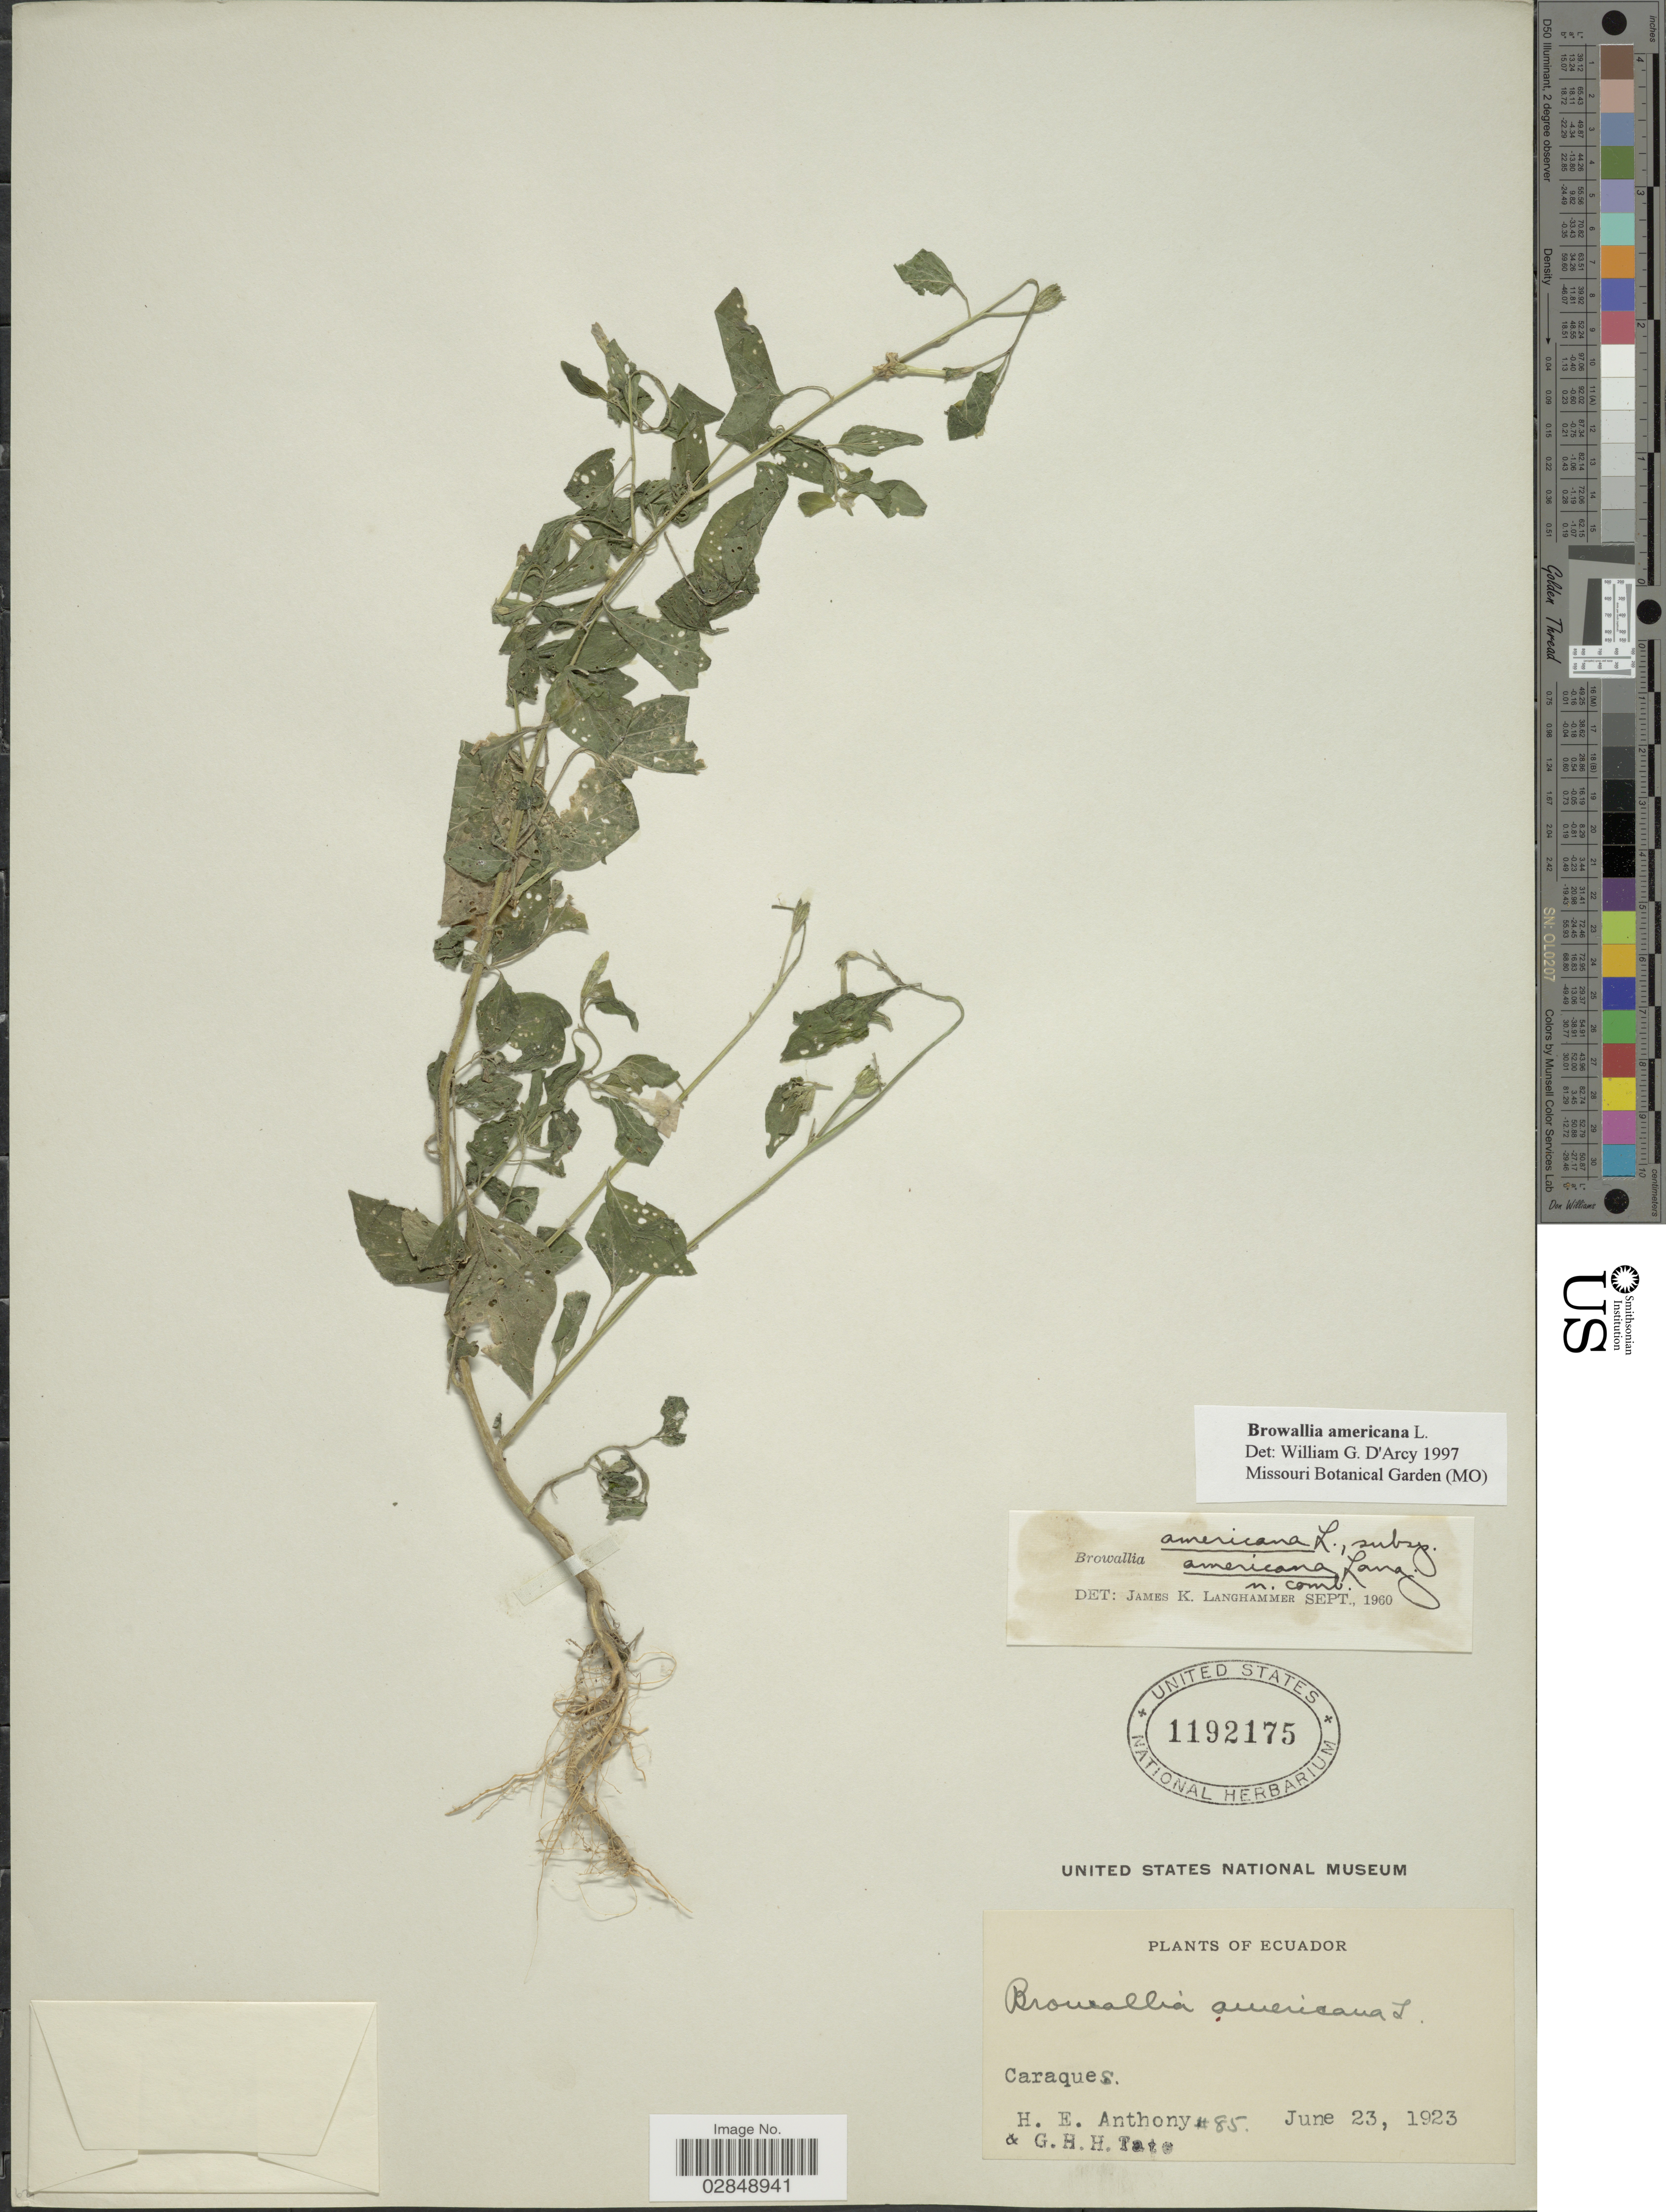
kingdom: Plantae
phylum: Tracheophyta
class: Magnoliopsida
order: Solanales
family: Solanaceae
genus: Browallia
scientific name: Browallia americana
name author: L.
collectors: H. E. Anthony & G. Tate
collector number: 85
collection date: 1923-06-23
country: Ecuador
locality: Caraques.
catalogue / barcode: US 1192175